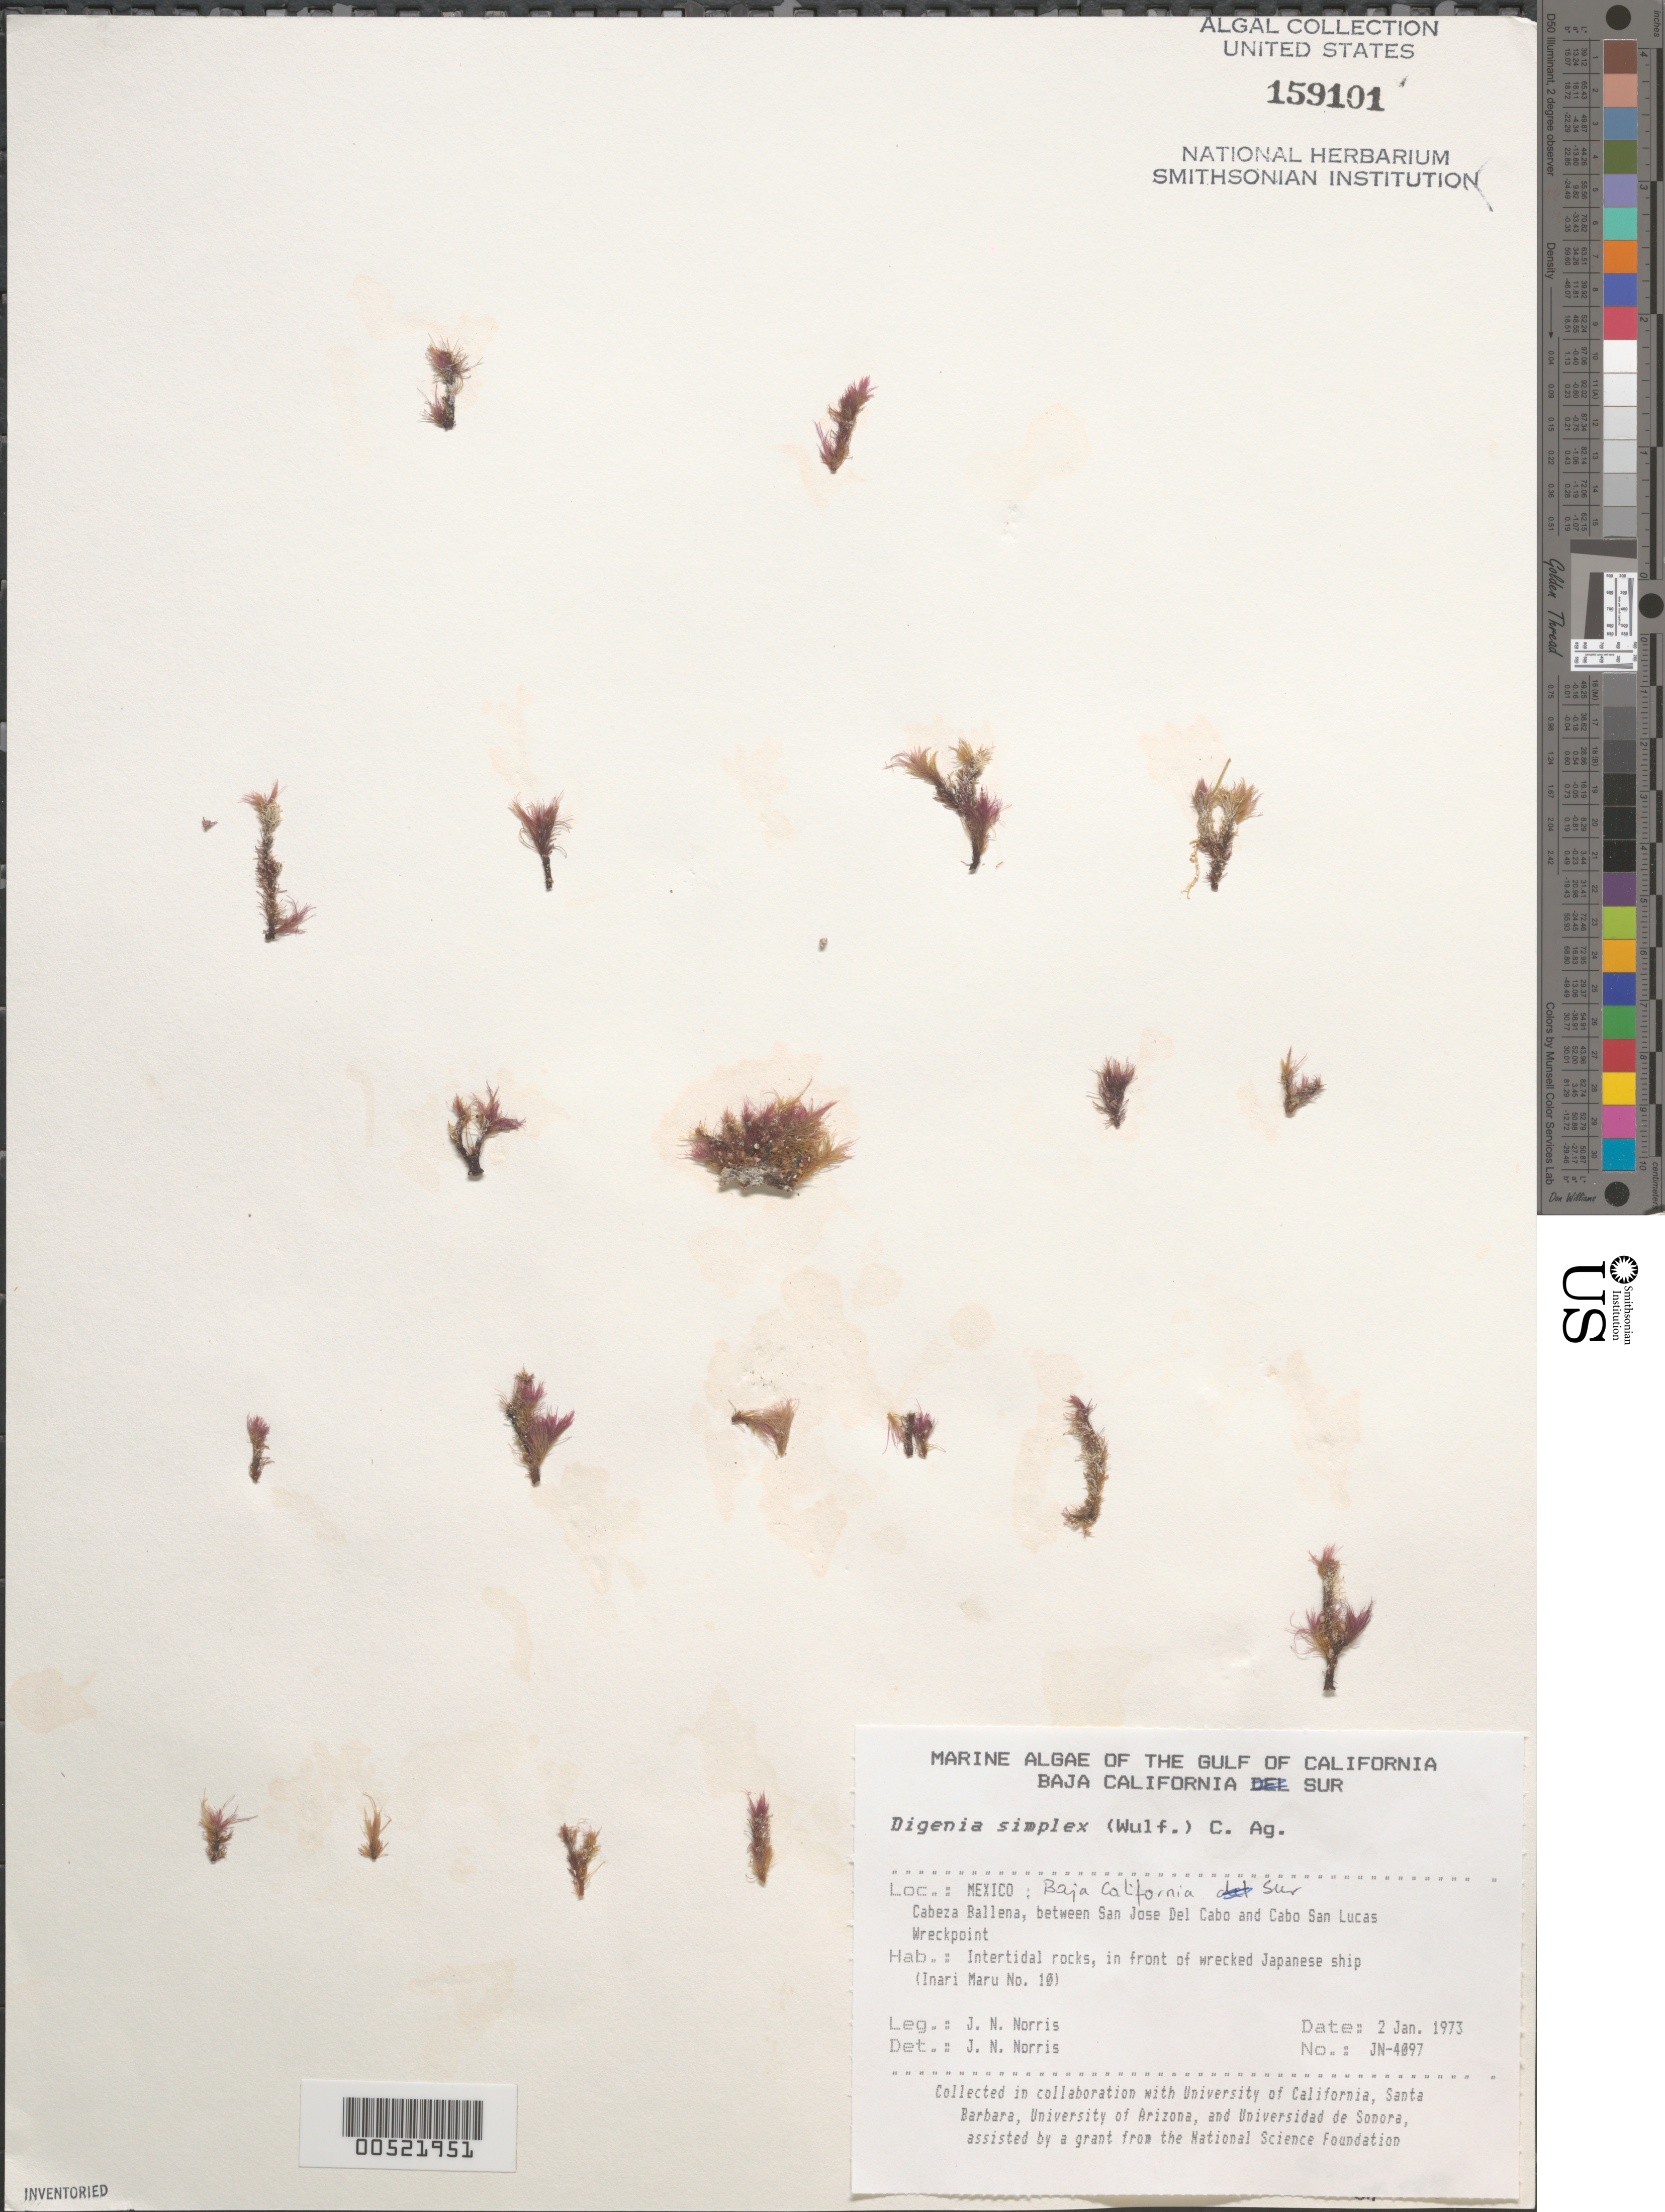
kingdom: Plantae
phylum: Rhodophyta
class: Florideophyceae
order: Ceramiales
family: Rhodomelaceae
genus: Digenea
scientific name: Digenea simplex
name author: (Wulfen) C. Agardh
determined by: Norris, James N.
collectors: J. N. Norris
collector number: JN-4097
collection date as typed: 02 Jan 1973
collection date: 1973-01-02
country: Mexico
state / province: Baja California Sur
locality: Cabeza Ballena between San Jose del Cabo and Cabo San Lucas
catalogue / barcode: US 159101